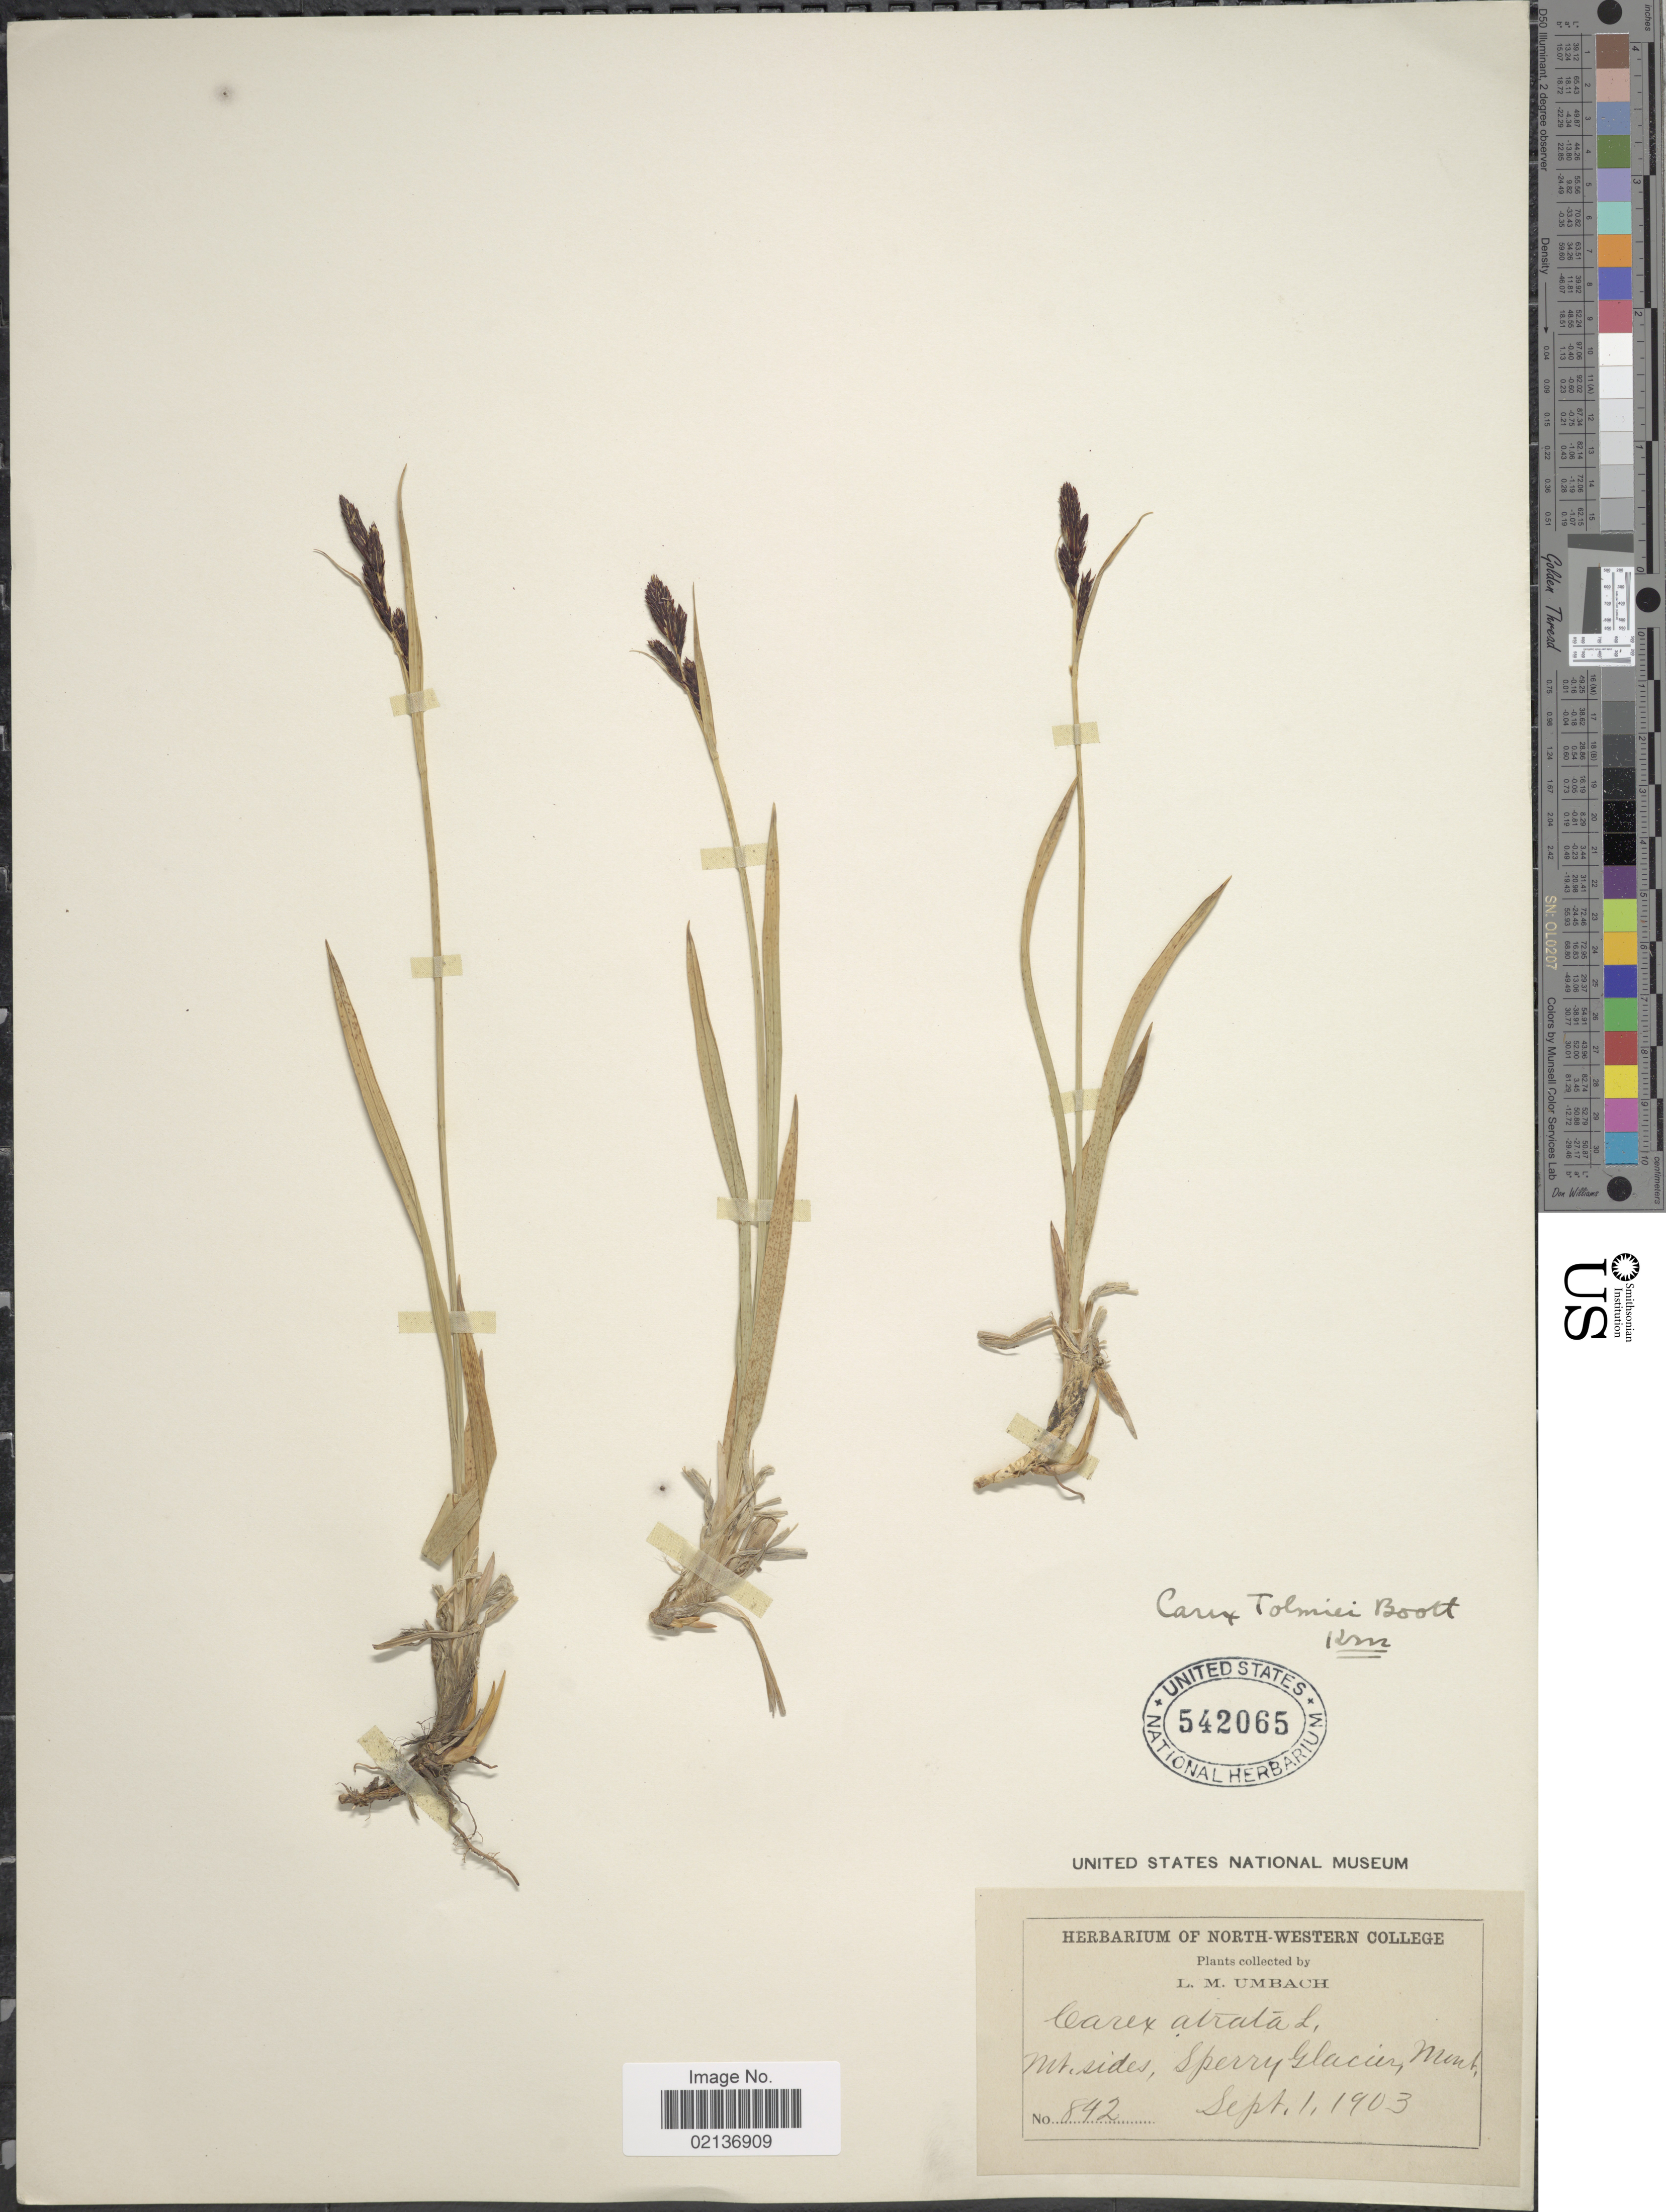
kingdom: Plantae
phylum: Tracheophyta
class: Liliopsida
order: Poales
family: Cyperaceae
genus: Carex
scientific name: Carex spectabilis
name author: Dewey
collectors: L. M. Umbach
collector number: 842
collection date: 1903-09-01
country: United States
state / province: Montana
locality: Mt. sides, Sperry Glacier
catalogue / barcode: US 542065